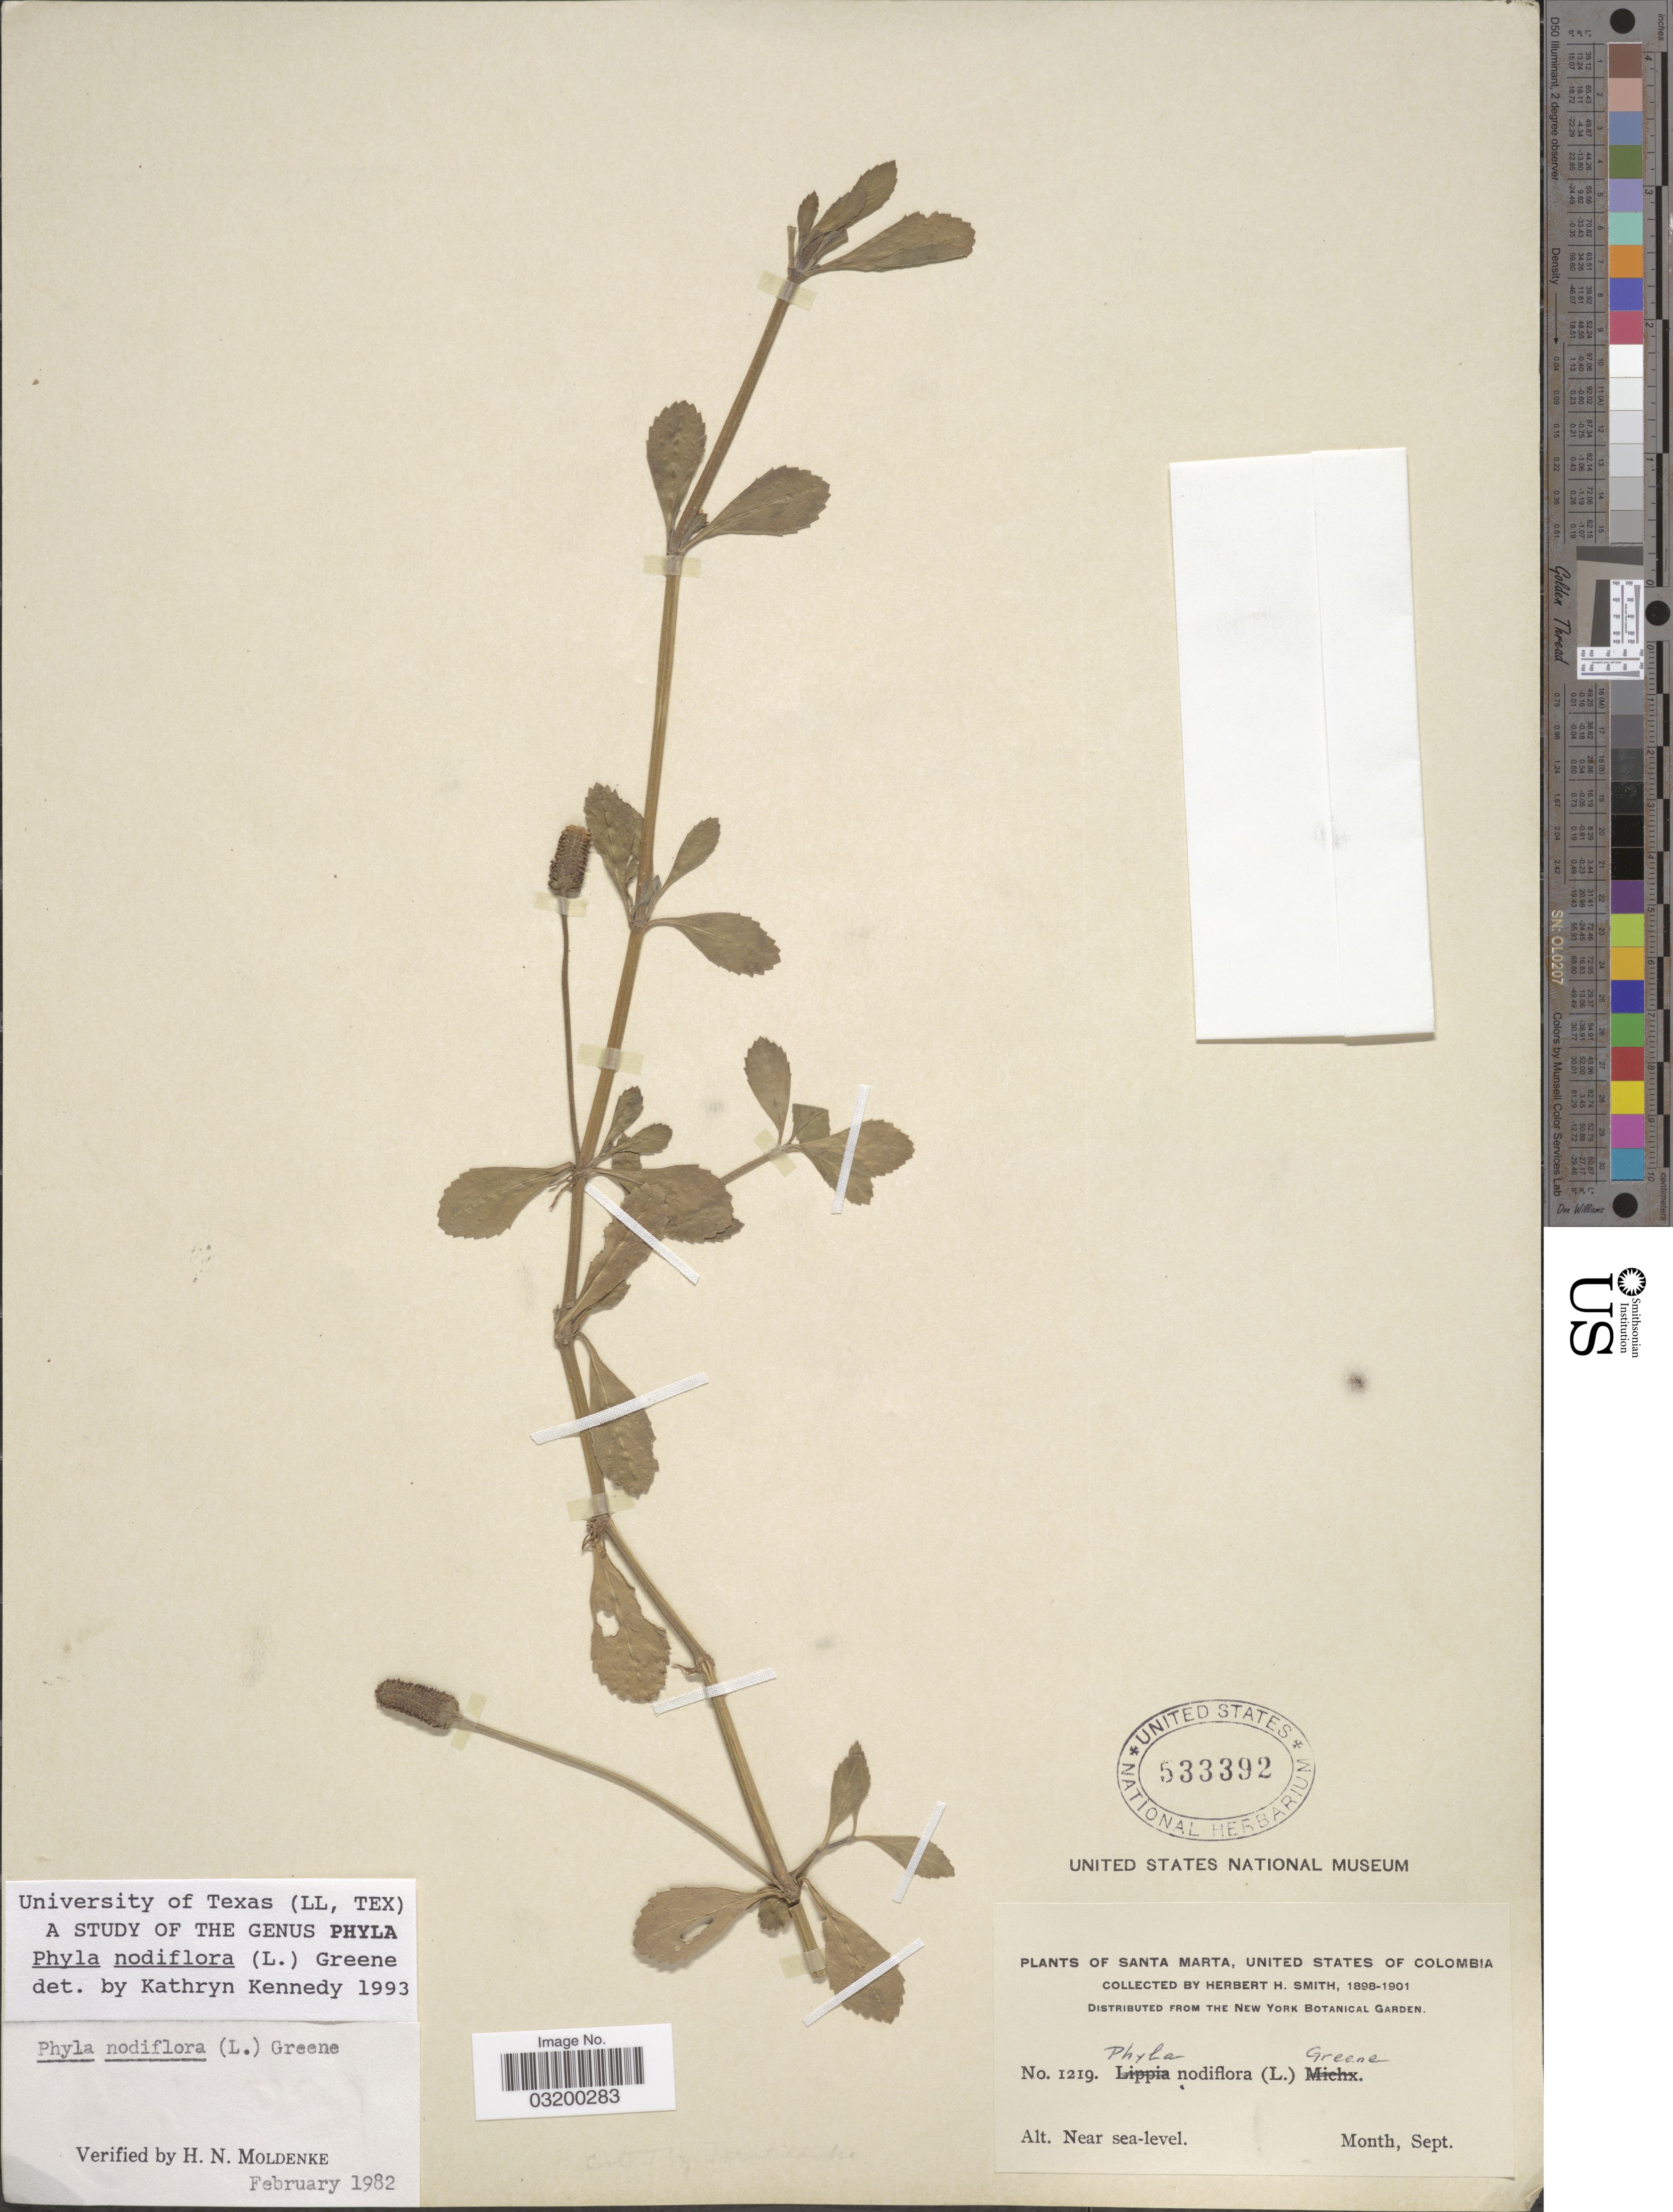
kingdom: Plantae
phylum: Tracheophyta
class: Magnoliopsida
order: Lamiales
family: Verbenaceae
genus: Phyla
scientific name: Phyla nodiflora var. nodiflora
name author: (L.) Greene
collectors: Herbert H. Smith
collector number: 1219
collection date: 1898-09/1901-09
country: Colombia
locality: Santa Marta.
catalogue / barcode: US 533392